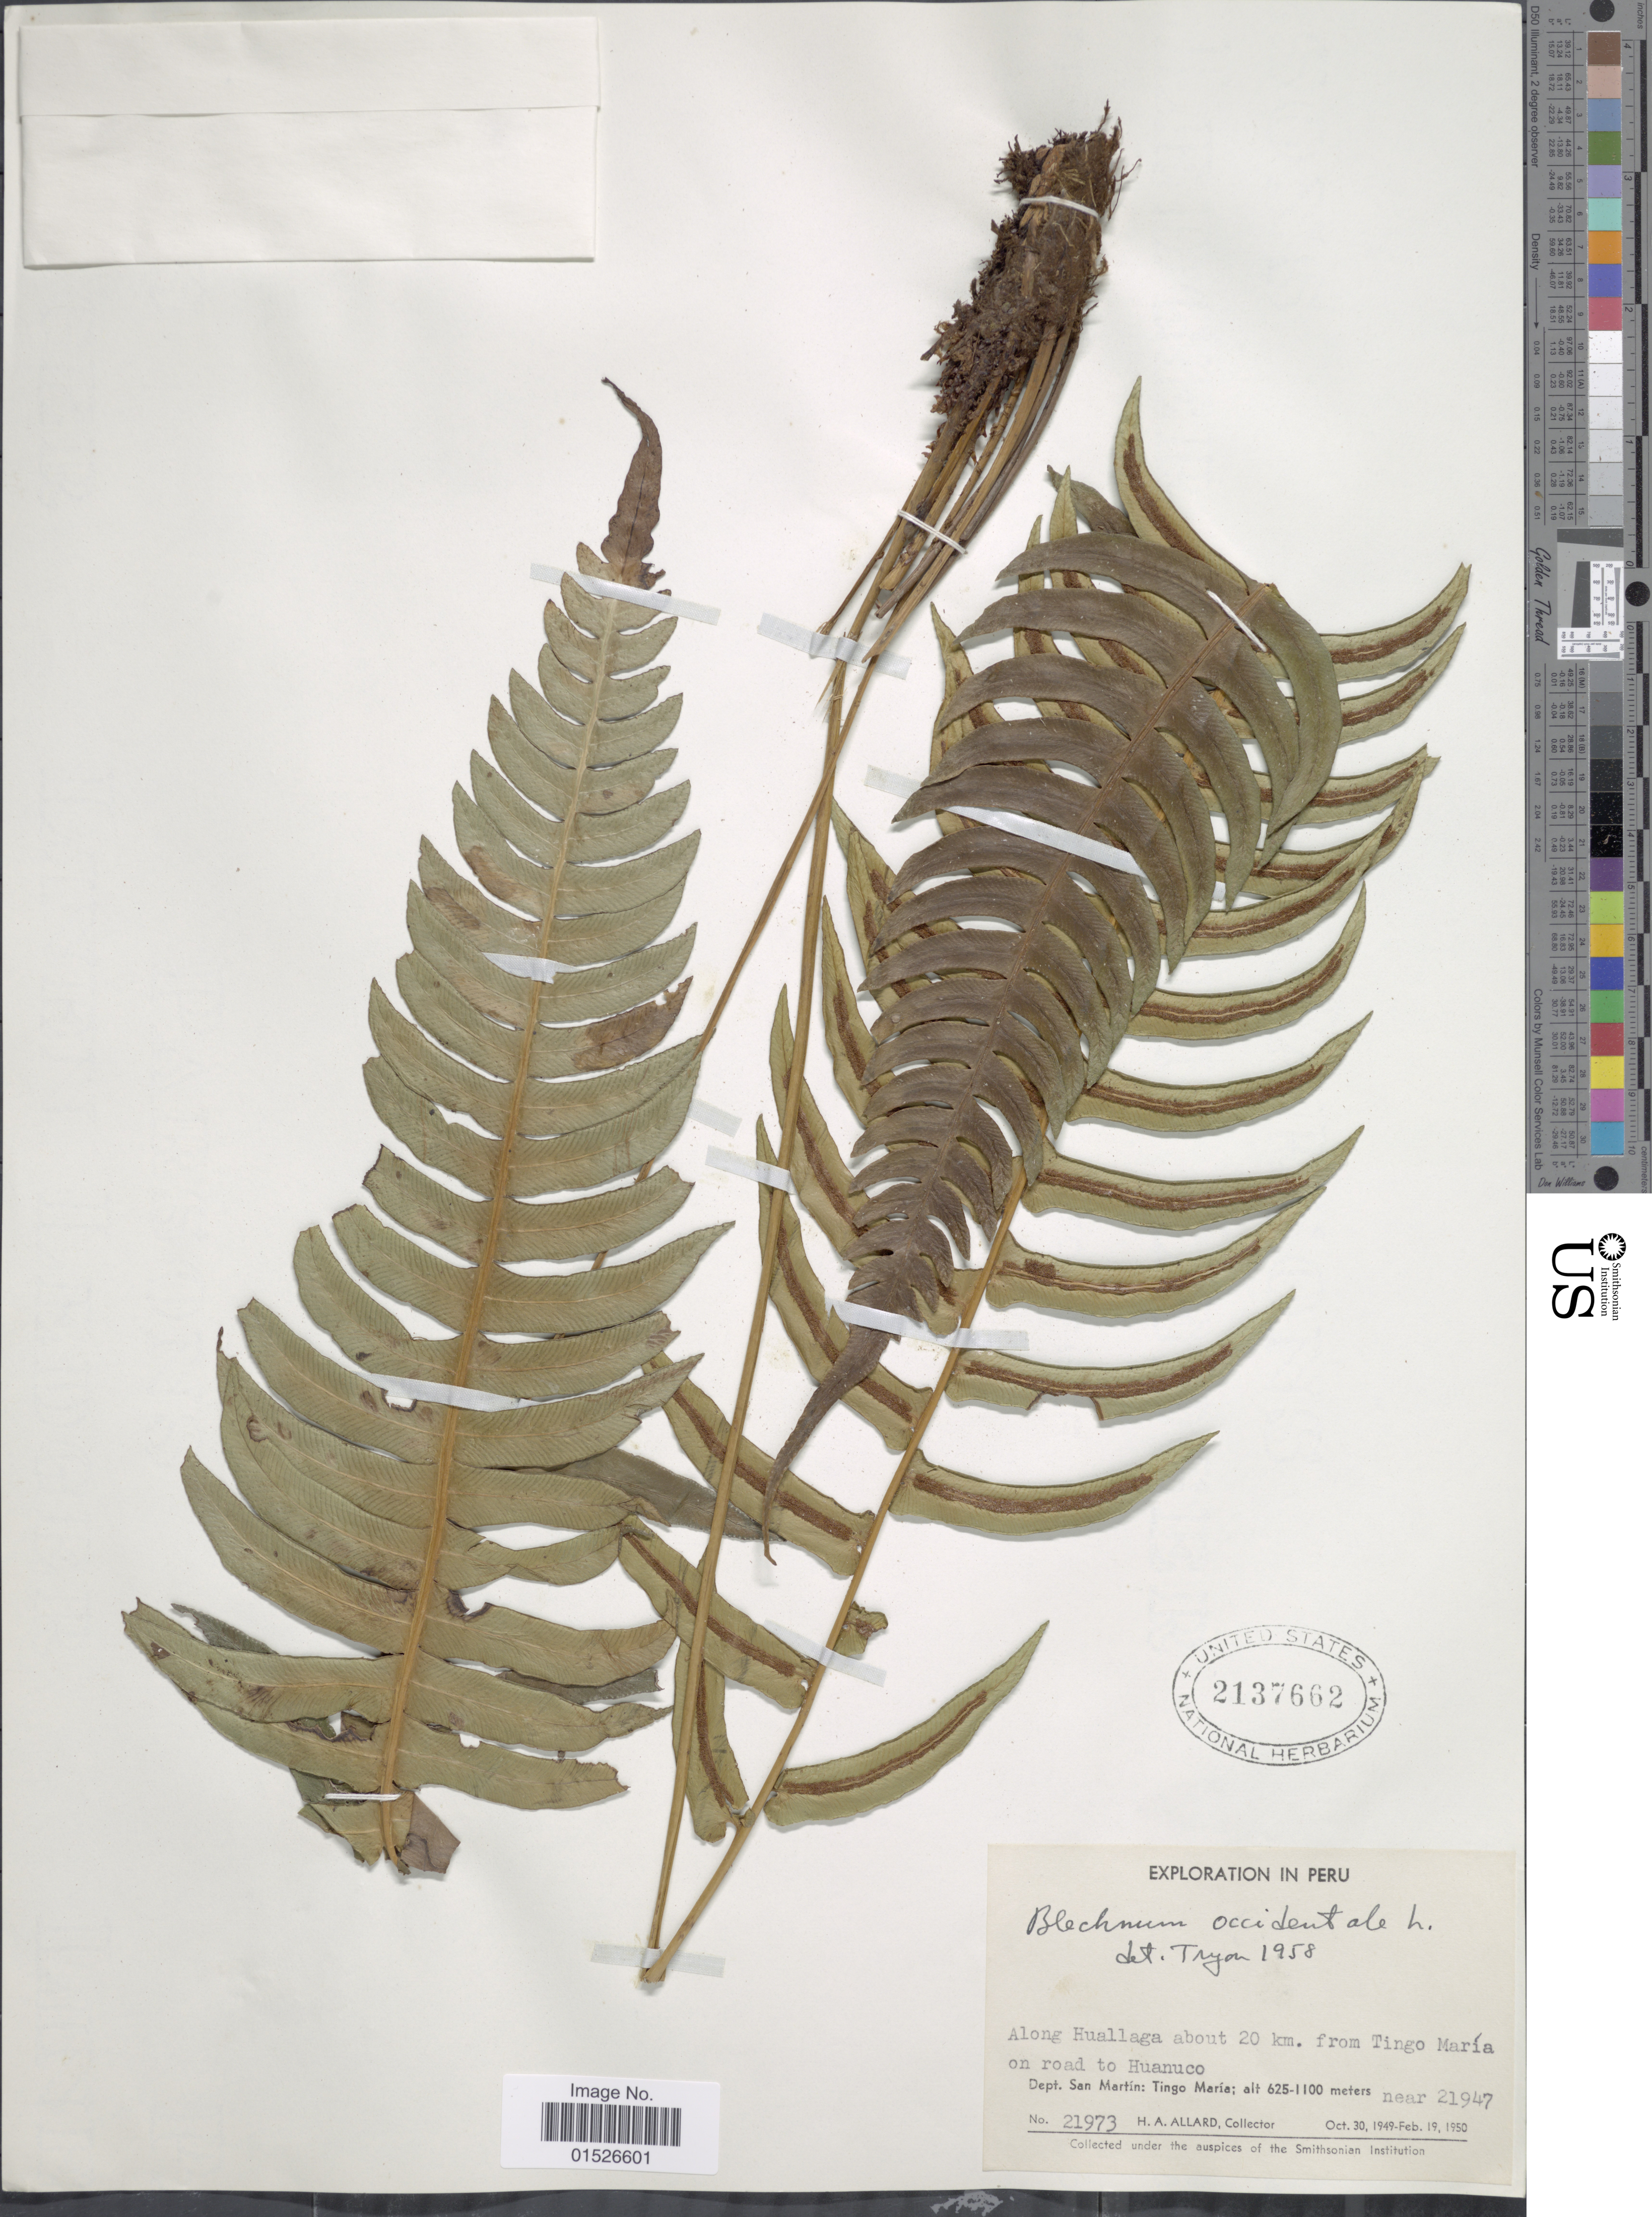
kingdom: Plantae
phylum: Tracheophyta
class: Polypodiopsida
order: Polypodiales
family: Blechnaceae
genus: Blechnum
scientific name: Blechnum occidentale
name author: L.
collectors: H. A. Allard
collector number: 21973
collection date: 1949-10-30/1950-02-19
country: Peru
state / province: San Martín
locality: Along Huallaga about 20 km. from Tingo Maria on road to Huanuco. Dept. San Marin:Tingo Maria.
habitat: on road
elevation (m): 625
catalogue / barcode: US 2137662